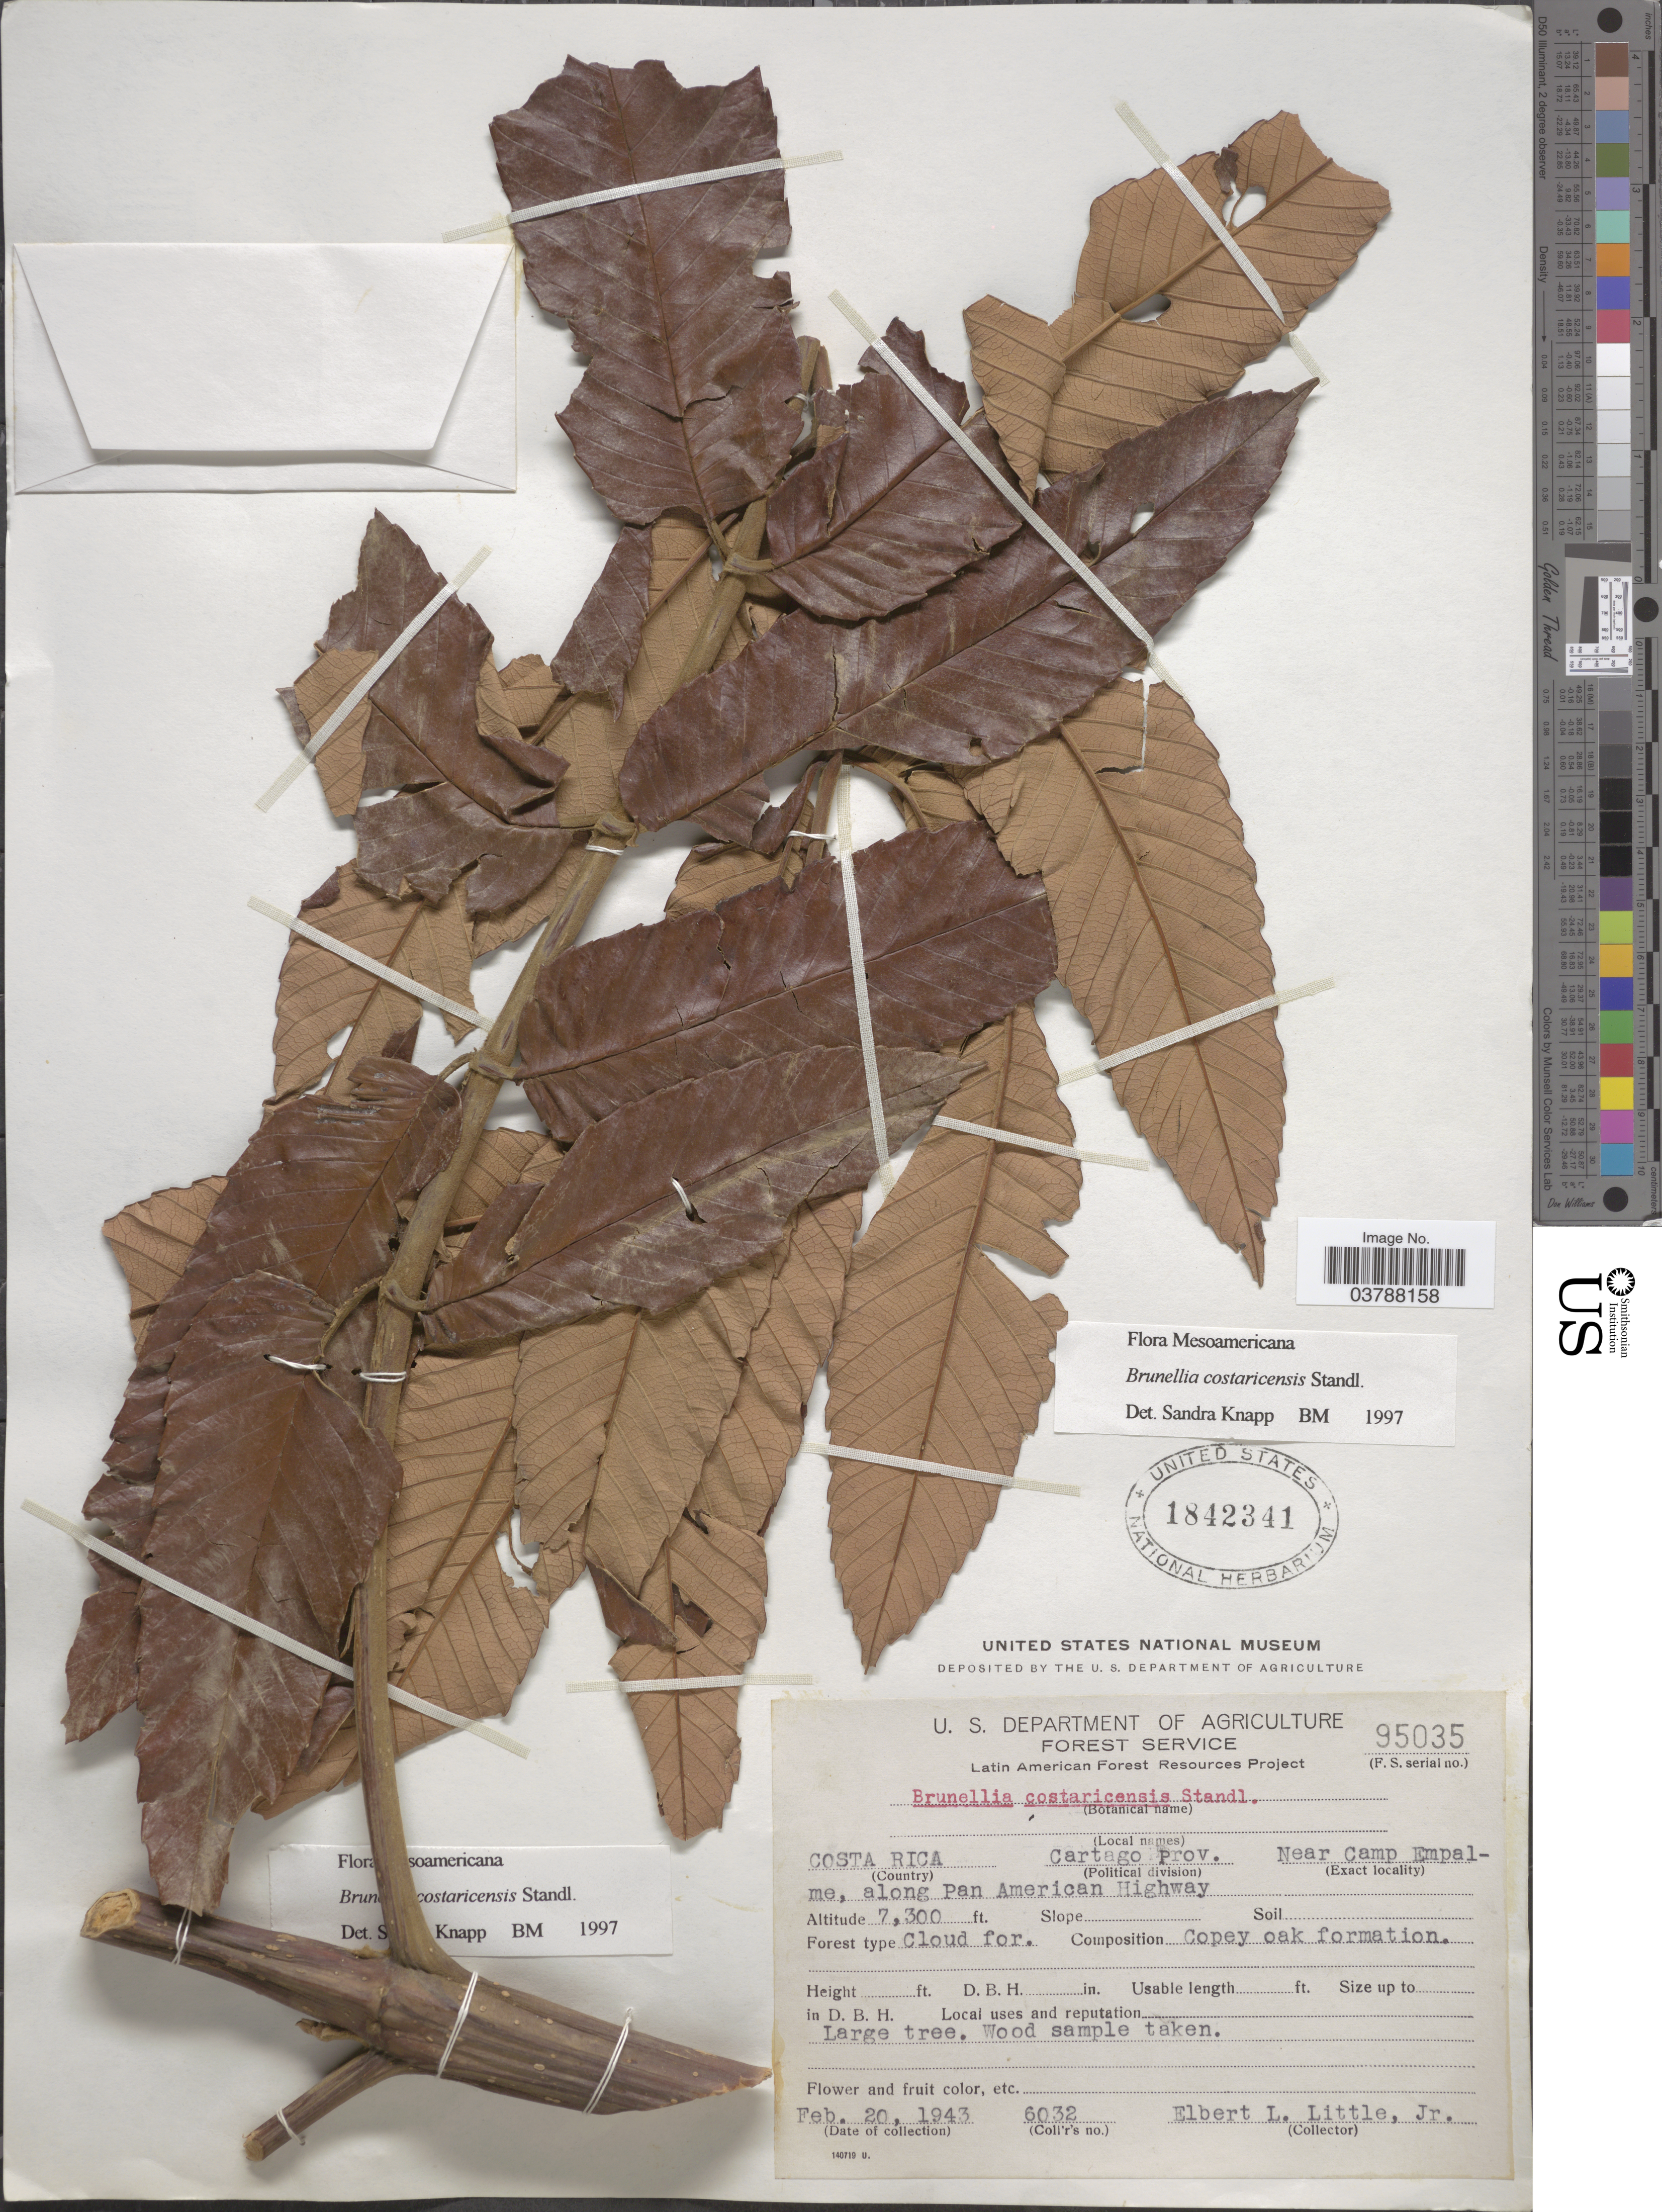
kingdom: Plantae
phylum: Tracheophyta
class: Magnoliopsida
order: Oxalidales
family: Brunelliaceae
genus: Brunellia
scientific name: Brunellia costaricensis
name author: Standl.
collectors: E. L. Little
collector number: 6032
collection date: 1943-02-20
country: Costa Rica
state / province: Cartago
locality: Near Camp Empalme, along Pan American Highway.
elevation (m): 2225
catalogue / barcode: US 1842341